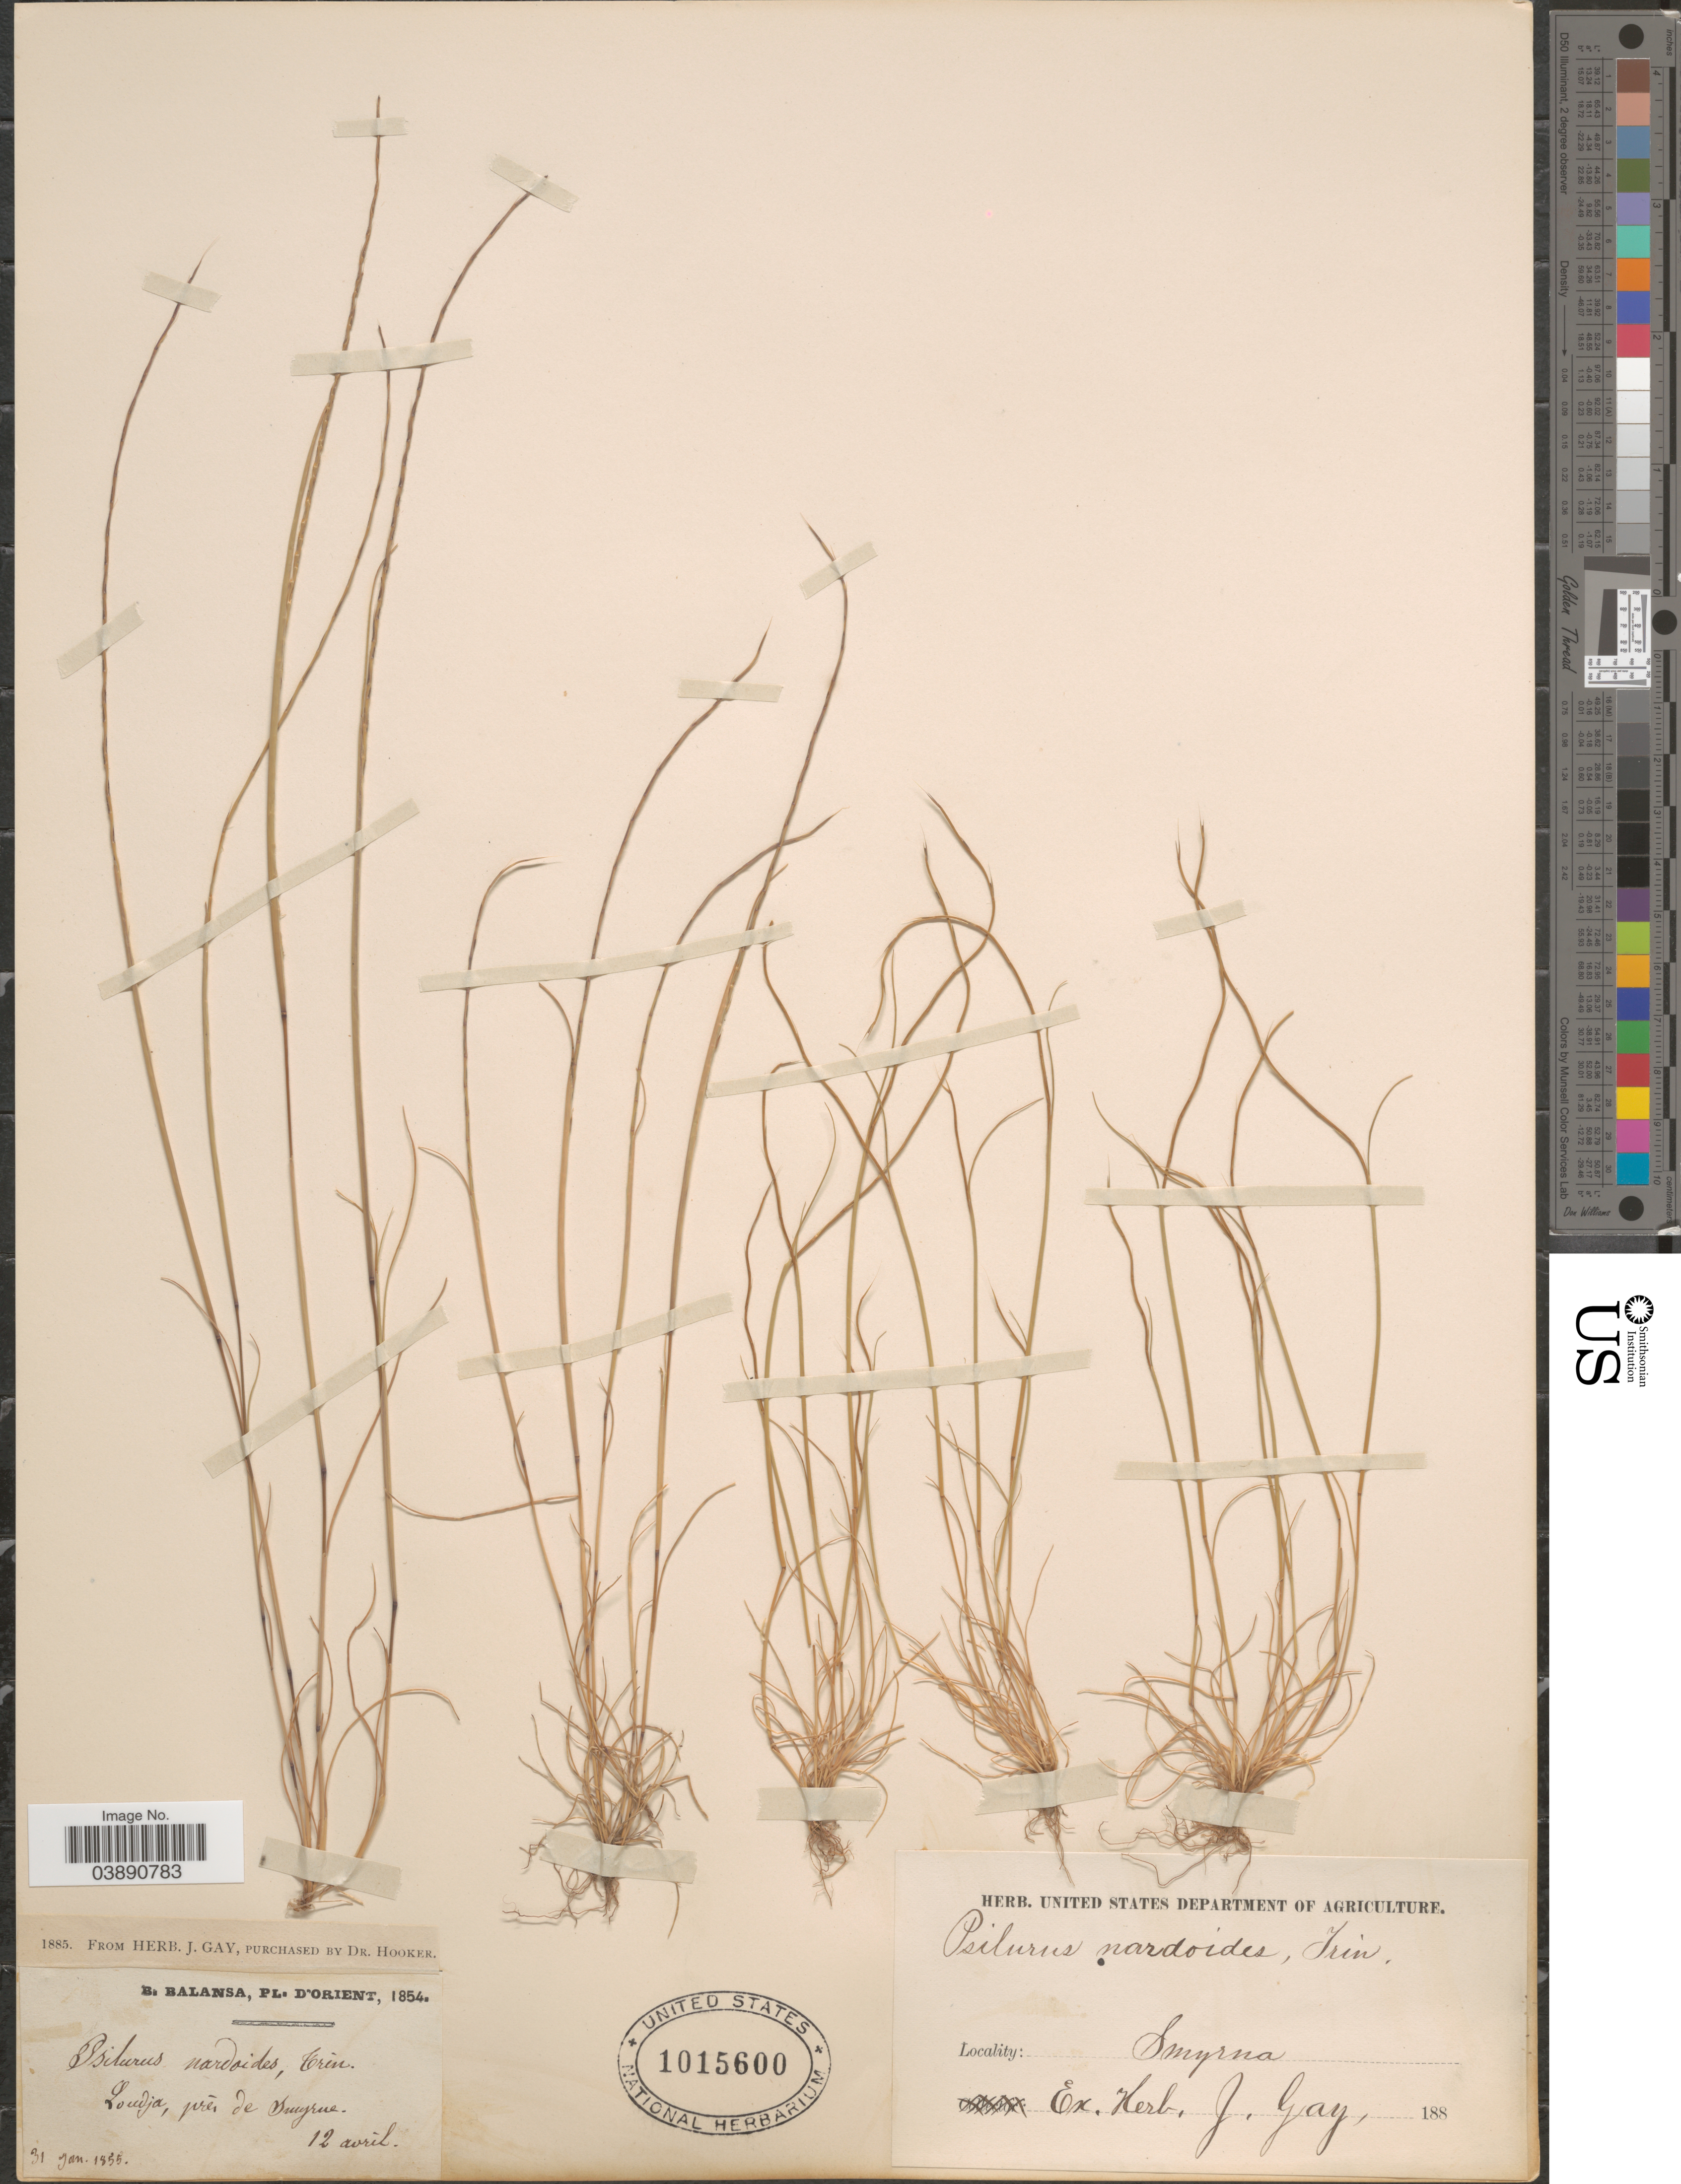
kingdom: Plantae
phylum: Tracheophyta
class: Liliopsida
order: Poales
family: Poaceae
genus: Festuca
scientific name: Festuca incurva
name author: (Gouan) Gutermann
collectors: B. Balansa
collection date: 1854-04-12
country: Turkey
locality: Smyrna. D'Orient. Loudja, près de Smyrne.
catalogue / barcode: US 1015600